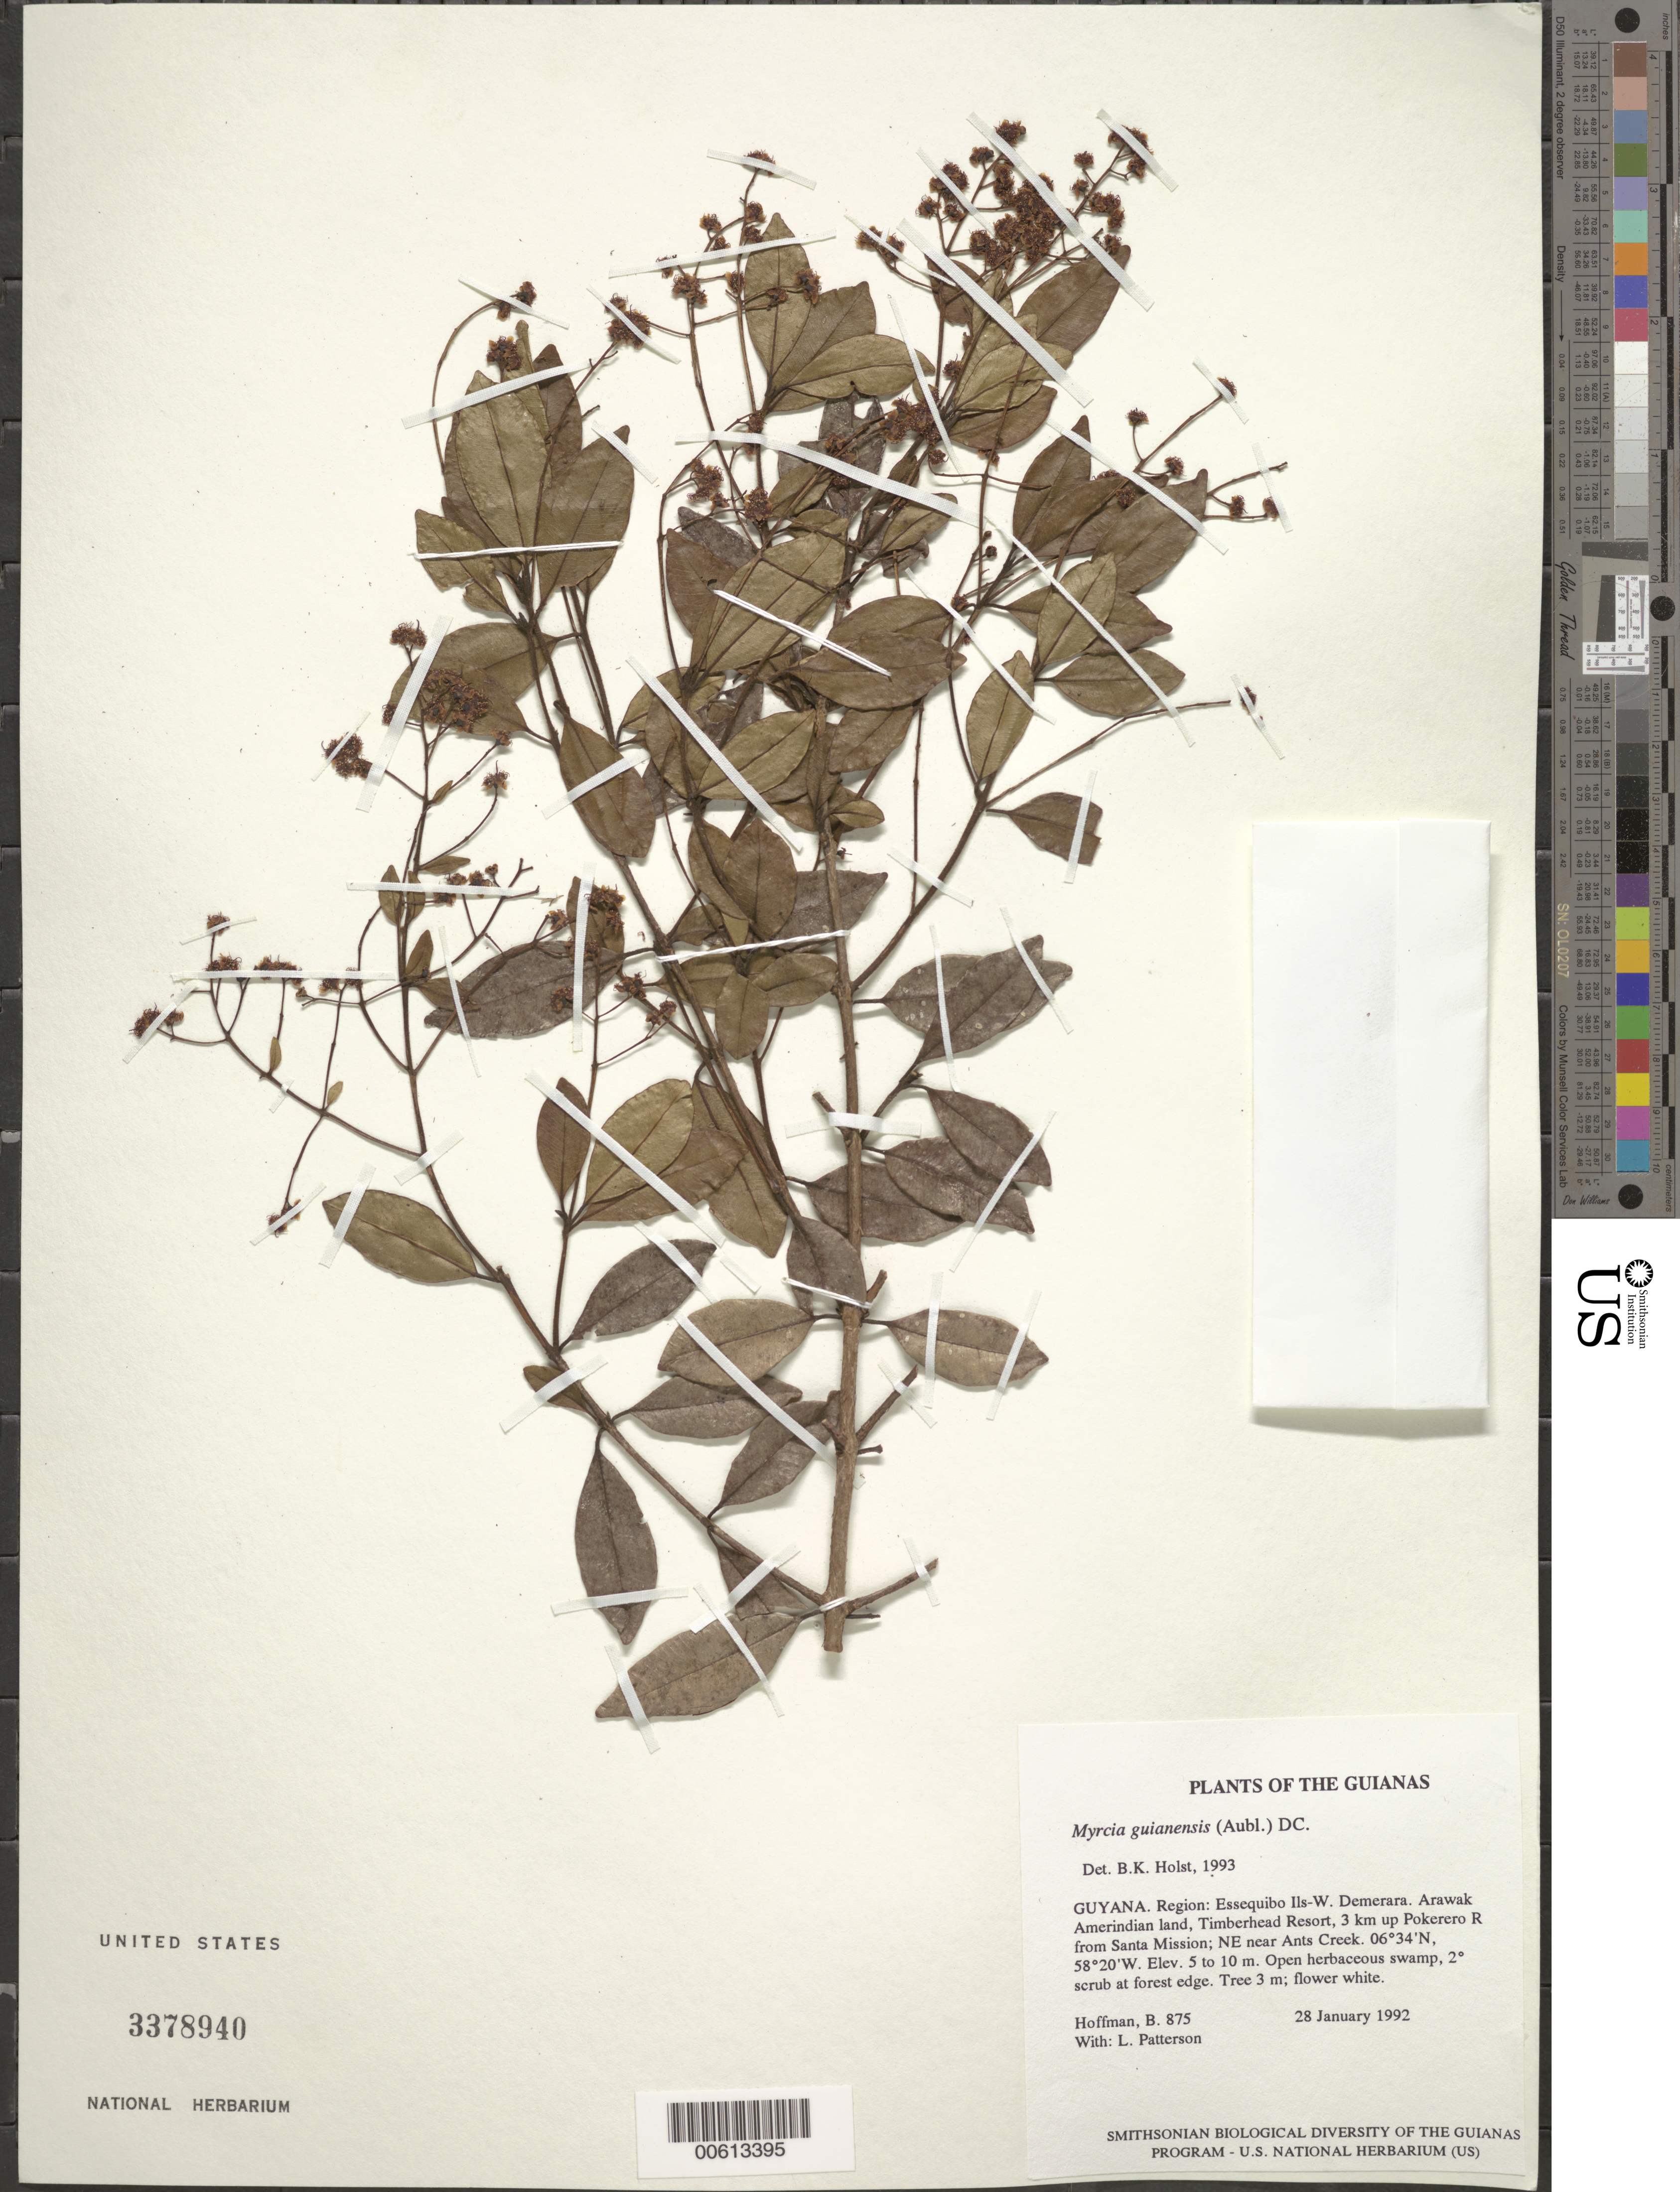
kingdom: Plantae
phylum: Tracheophyta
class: Magnoliopsida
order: Myrtales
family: Myrtaceae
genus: Myrcia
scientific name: Myrcia guianensis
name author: (Aubl.) DC.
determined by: Holst, Bruce K.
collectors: B. Hoffman & L. Patterson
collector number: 875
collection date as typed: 28 January 1992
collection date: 1992-01-28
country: Guyana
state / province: Essequibo Isl-W. Demerara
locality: Arawak Amerindian land, Timberhead Resort, 3 km up Pokerero River from Santa Mission; NE near Ants Creek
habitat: Open herbaceous swamp, secondary scrub at forest edge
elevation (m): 5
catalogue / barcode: US 3378940